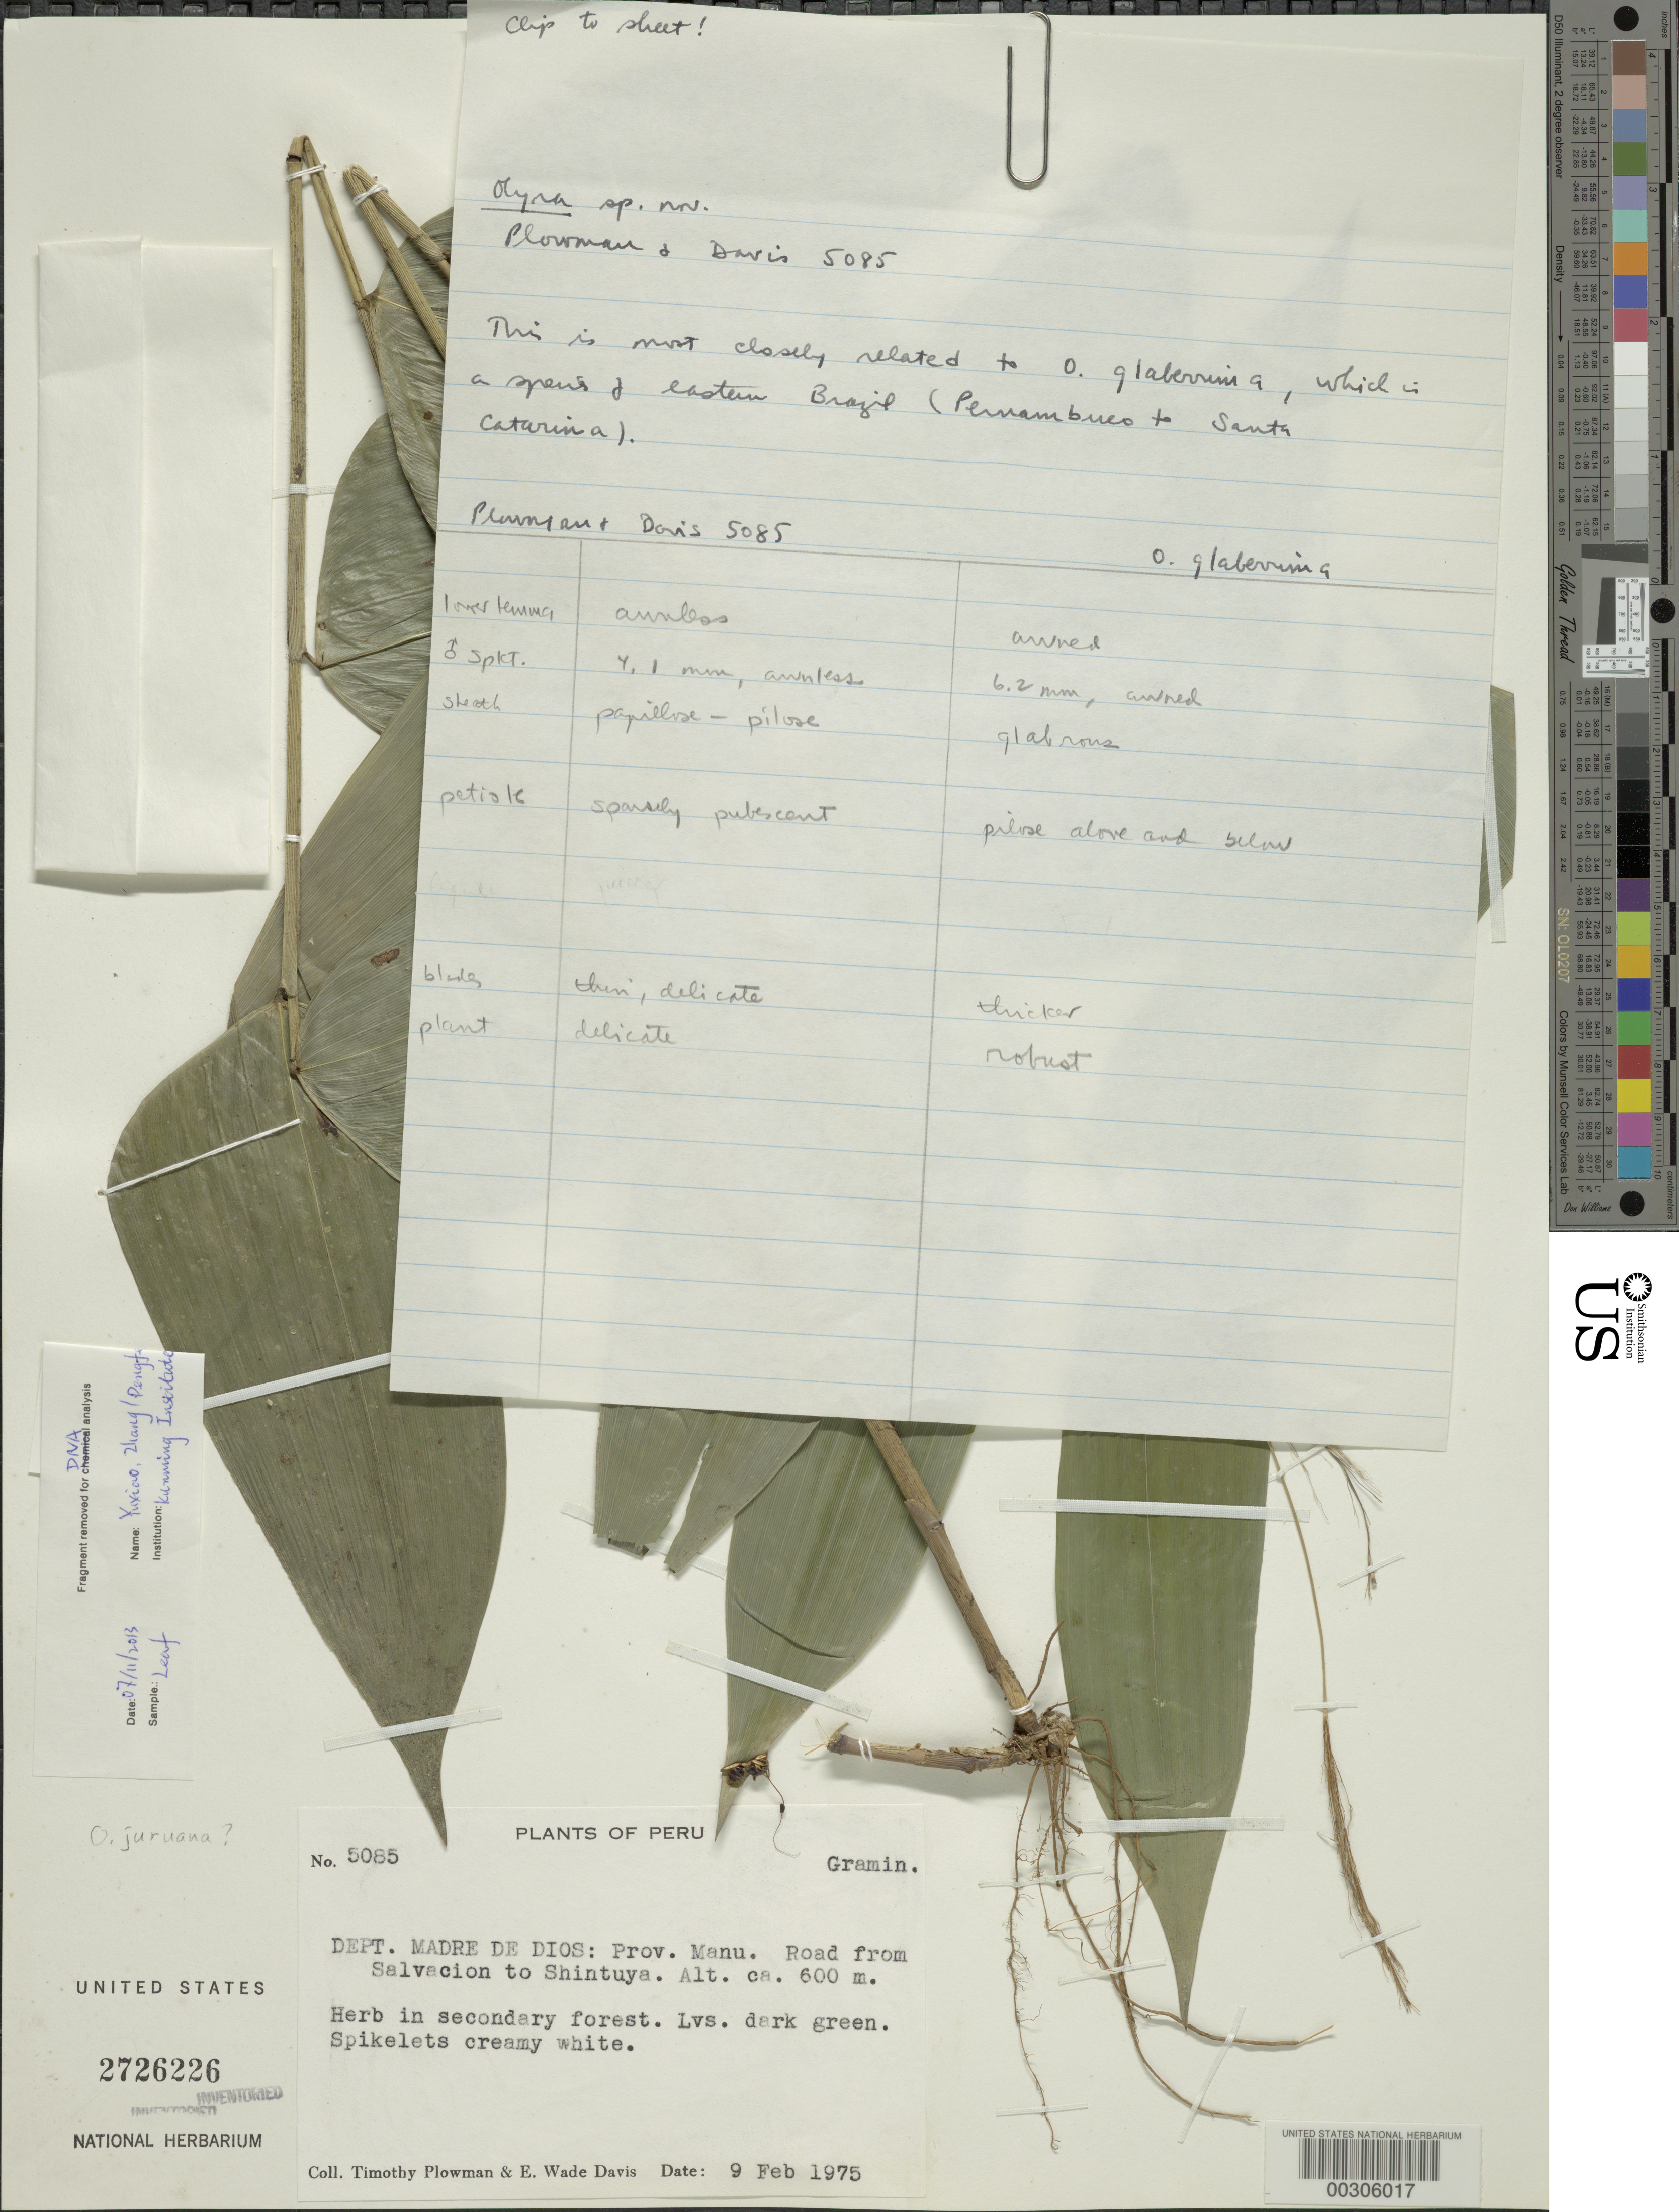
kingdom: Plantae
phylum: Tracheophyta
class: Liliopsida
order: Poales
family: Poaceae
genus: Olyra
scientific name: Olyra plowmanii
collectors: T. Plowman & E. W. Davis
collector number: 5085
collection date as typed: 09 Feb 1975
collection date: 1975-02-09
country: Peru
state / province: Madre de Dios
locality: Salvacion/shintuya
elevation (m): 600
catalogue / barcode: US 2726226